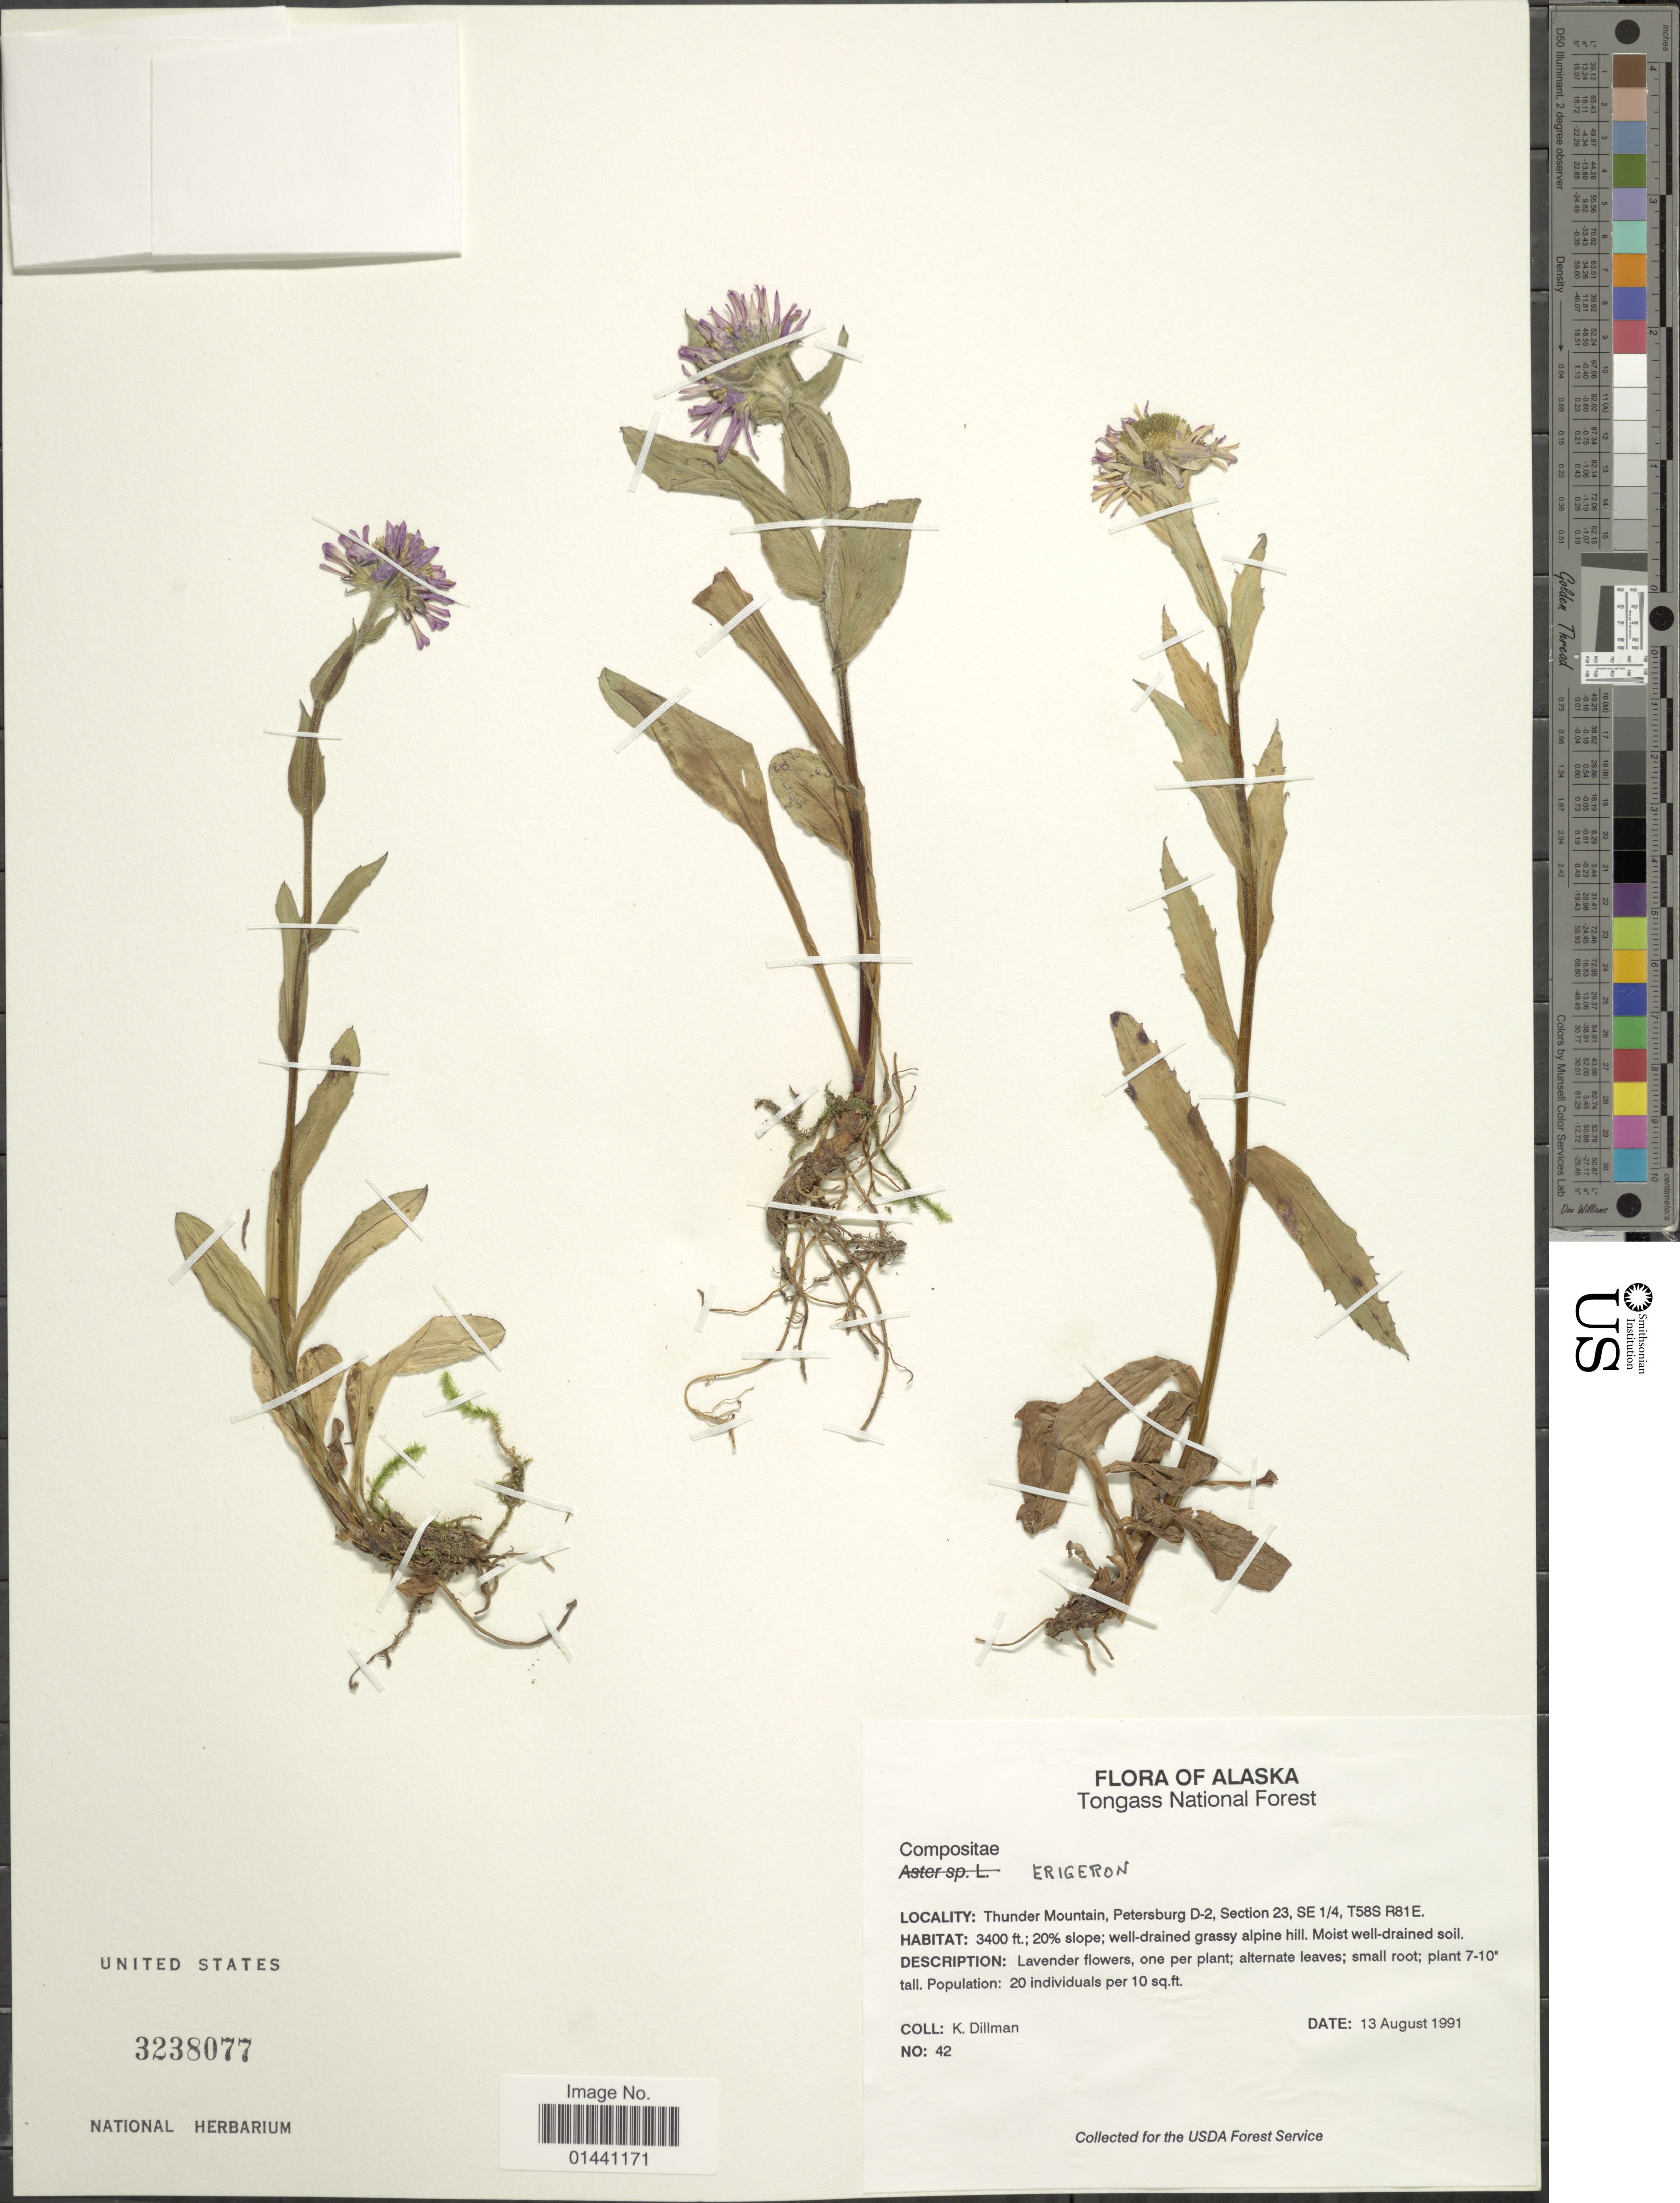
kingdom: Plantae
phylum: Tracheophyta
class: Magnoliopsida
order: Asterales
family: Asteraceae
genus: Erigeron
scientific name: Erigeron sp.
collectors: K. Dillman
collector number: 42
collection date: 1991-08-13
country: United States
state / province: Alaska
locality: Tongass National Forest, Thunder Mountain, Petersburg D-2, Section 23, SE 1/4, T58S R81E, well-drained grassy alpine hill, moist well-drained soil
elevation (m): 1036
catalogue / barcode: US 3238077